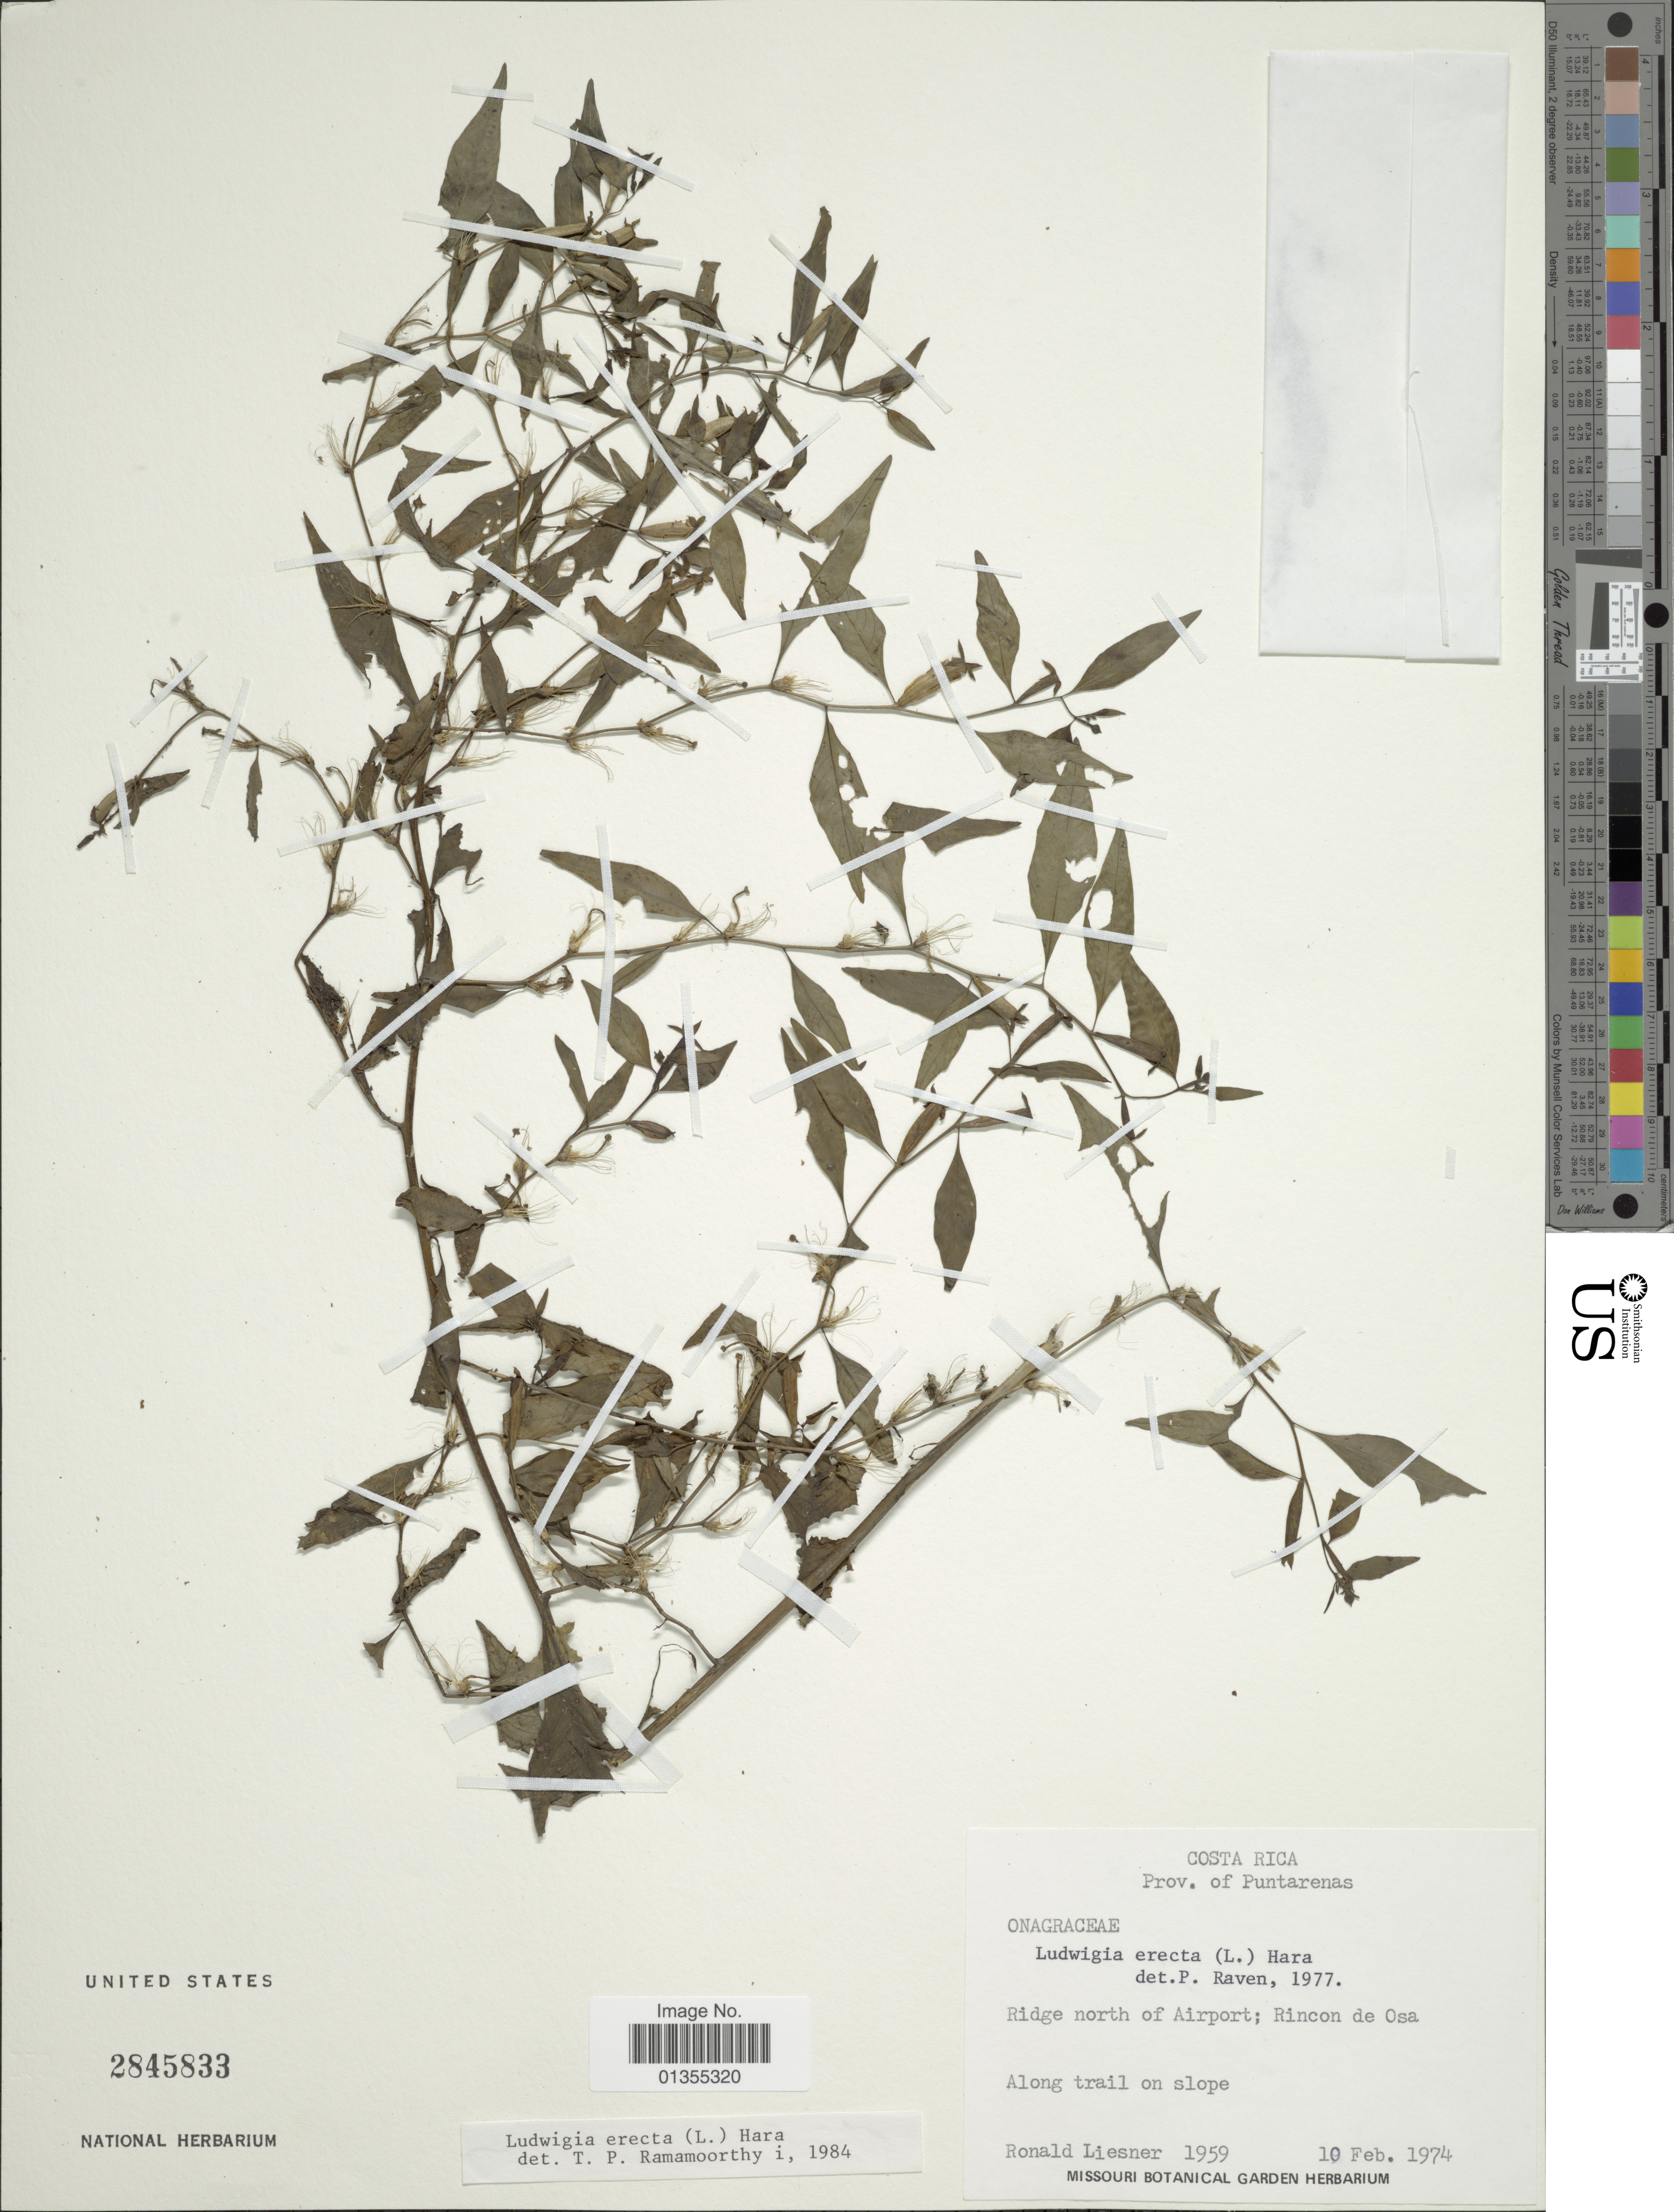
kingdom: Plantae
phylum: Tracheophyta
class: Magnoliopsida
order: Myrtales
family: Onagraceae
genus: Ludwigia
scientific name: Ludwigia erecta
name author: (L.) H. Hara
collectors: R. L. Liesner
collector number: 1959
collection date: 1974-02-10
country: Costa Rica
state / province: Puntarenas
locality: Prov. of Puntarenas. Ridge north of Airport; Rincon de Osa.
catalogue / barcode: US 2845833